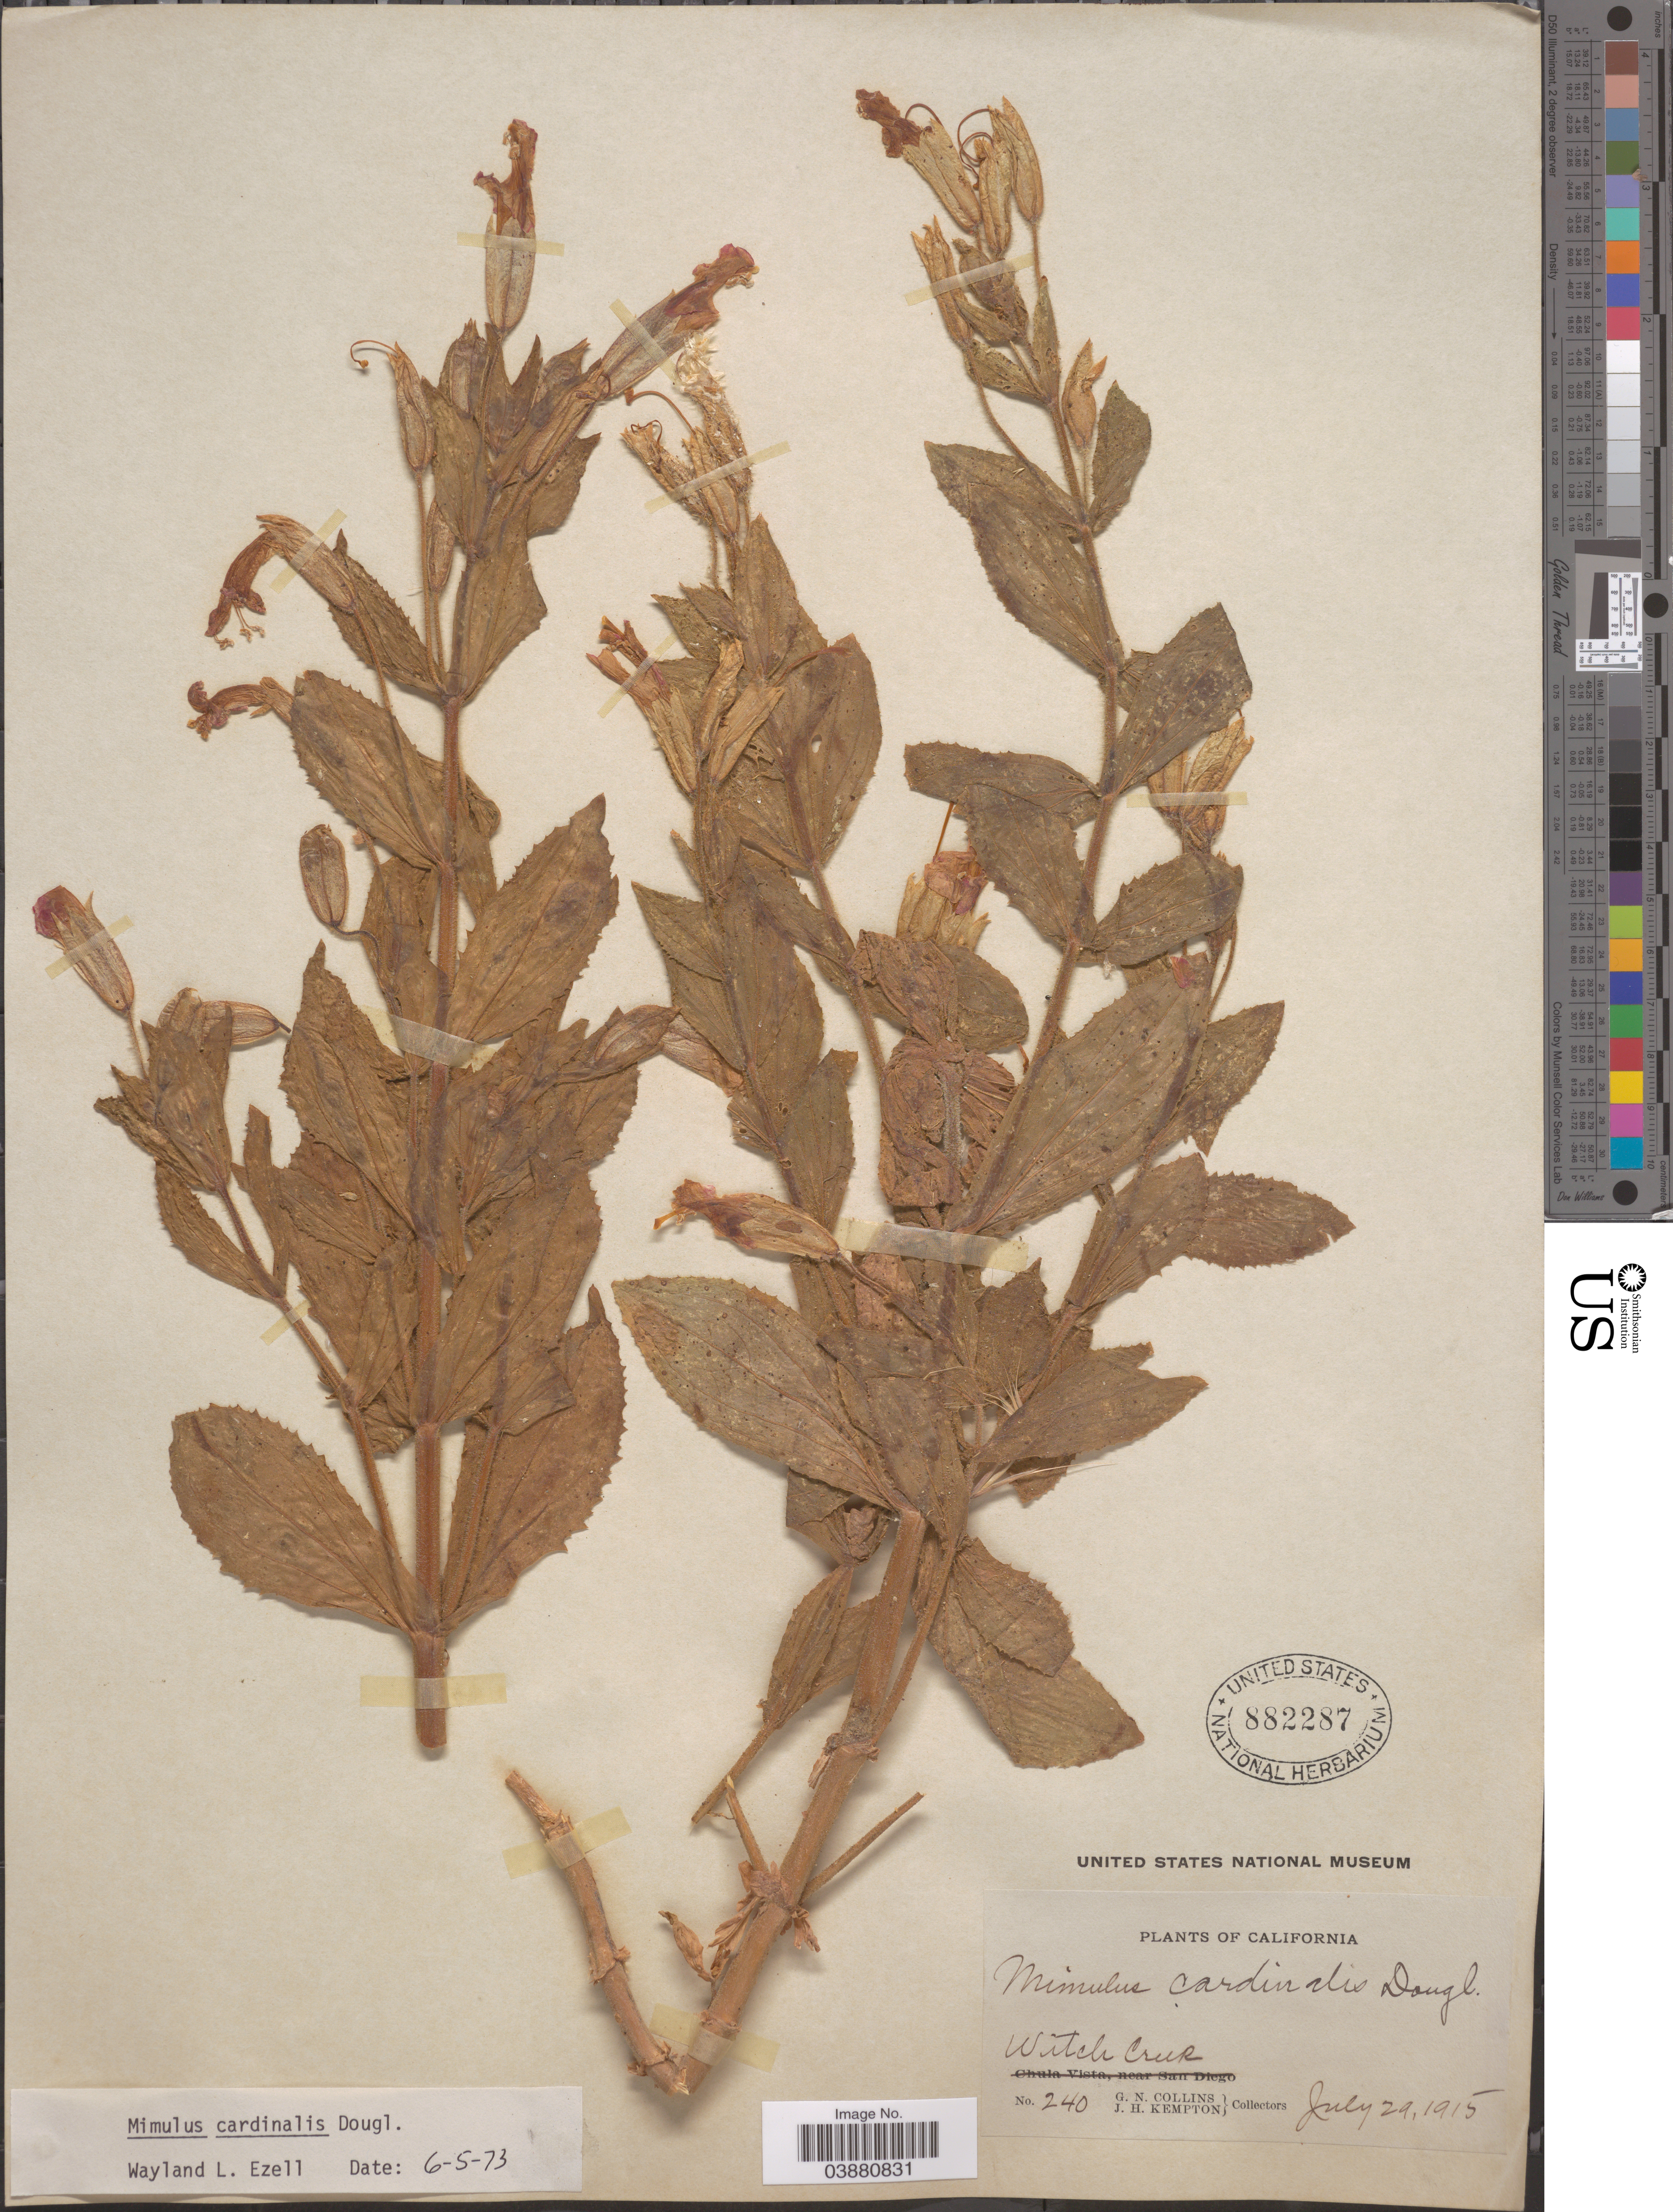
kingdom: Plantae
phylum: Tracheophyta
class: Magnoliopsida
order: Lamiales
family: Phrymaceae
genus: Mimulus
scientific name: Mimulus cardinalis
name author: Douglas ex Benth.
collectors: G. Collins & J. H. Kempton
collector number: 240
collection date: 1915-07-29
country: United States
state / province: California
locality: Witch Creek.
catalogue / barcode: US 882287